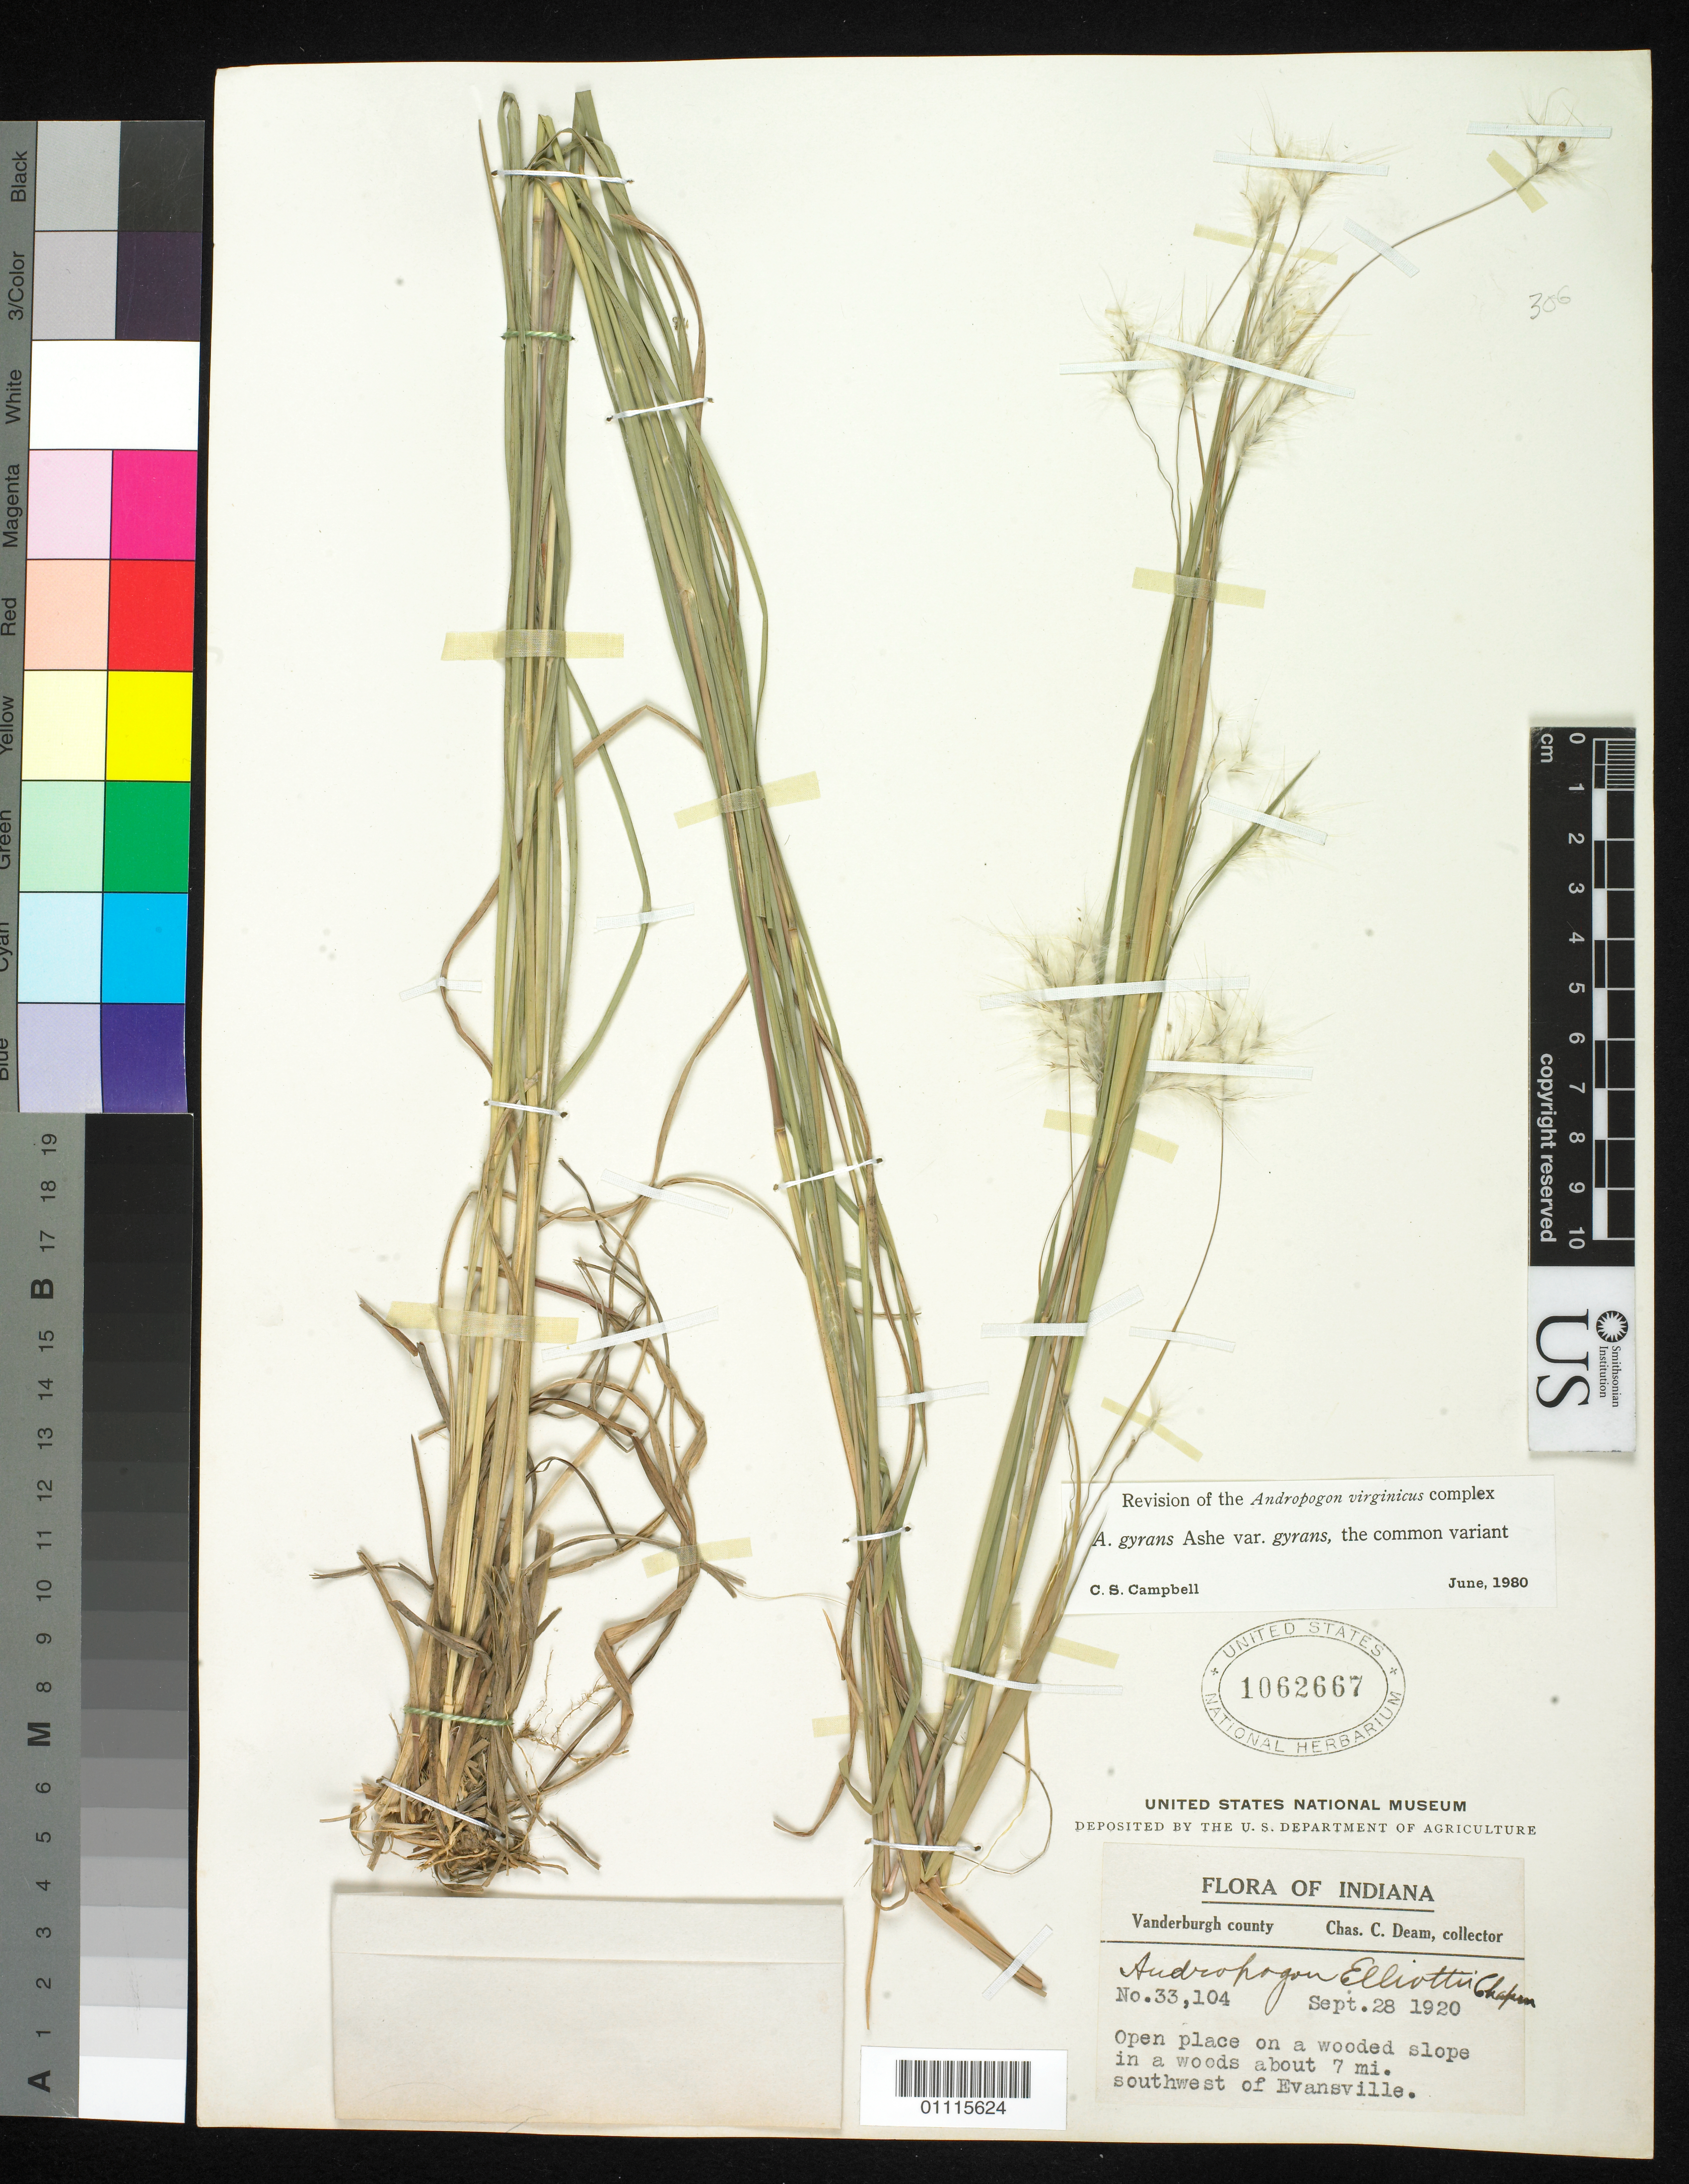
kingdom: Plantae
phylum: Tracheophyta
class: Liliopsida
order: Poales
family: Poaceae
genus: Andropogon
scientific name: Andropogon gyrans var. gyrans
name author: Ashe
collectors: C. C. Deam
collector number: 33104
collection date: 1920-09-28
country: United States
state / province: Indiana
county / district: Vanderburgh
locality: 7 mi. SW of Evansville.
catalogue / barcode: US 1062667